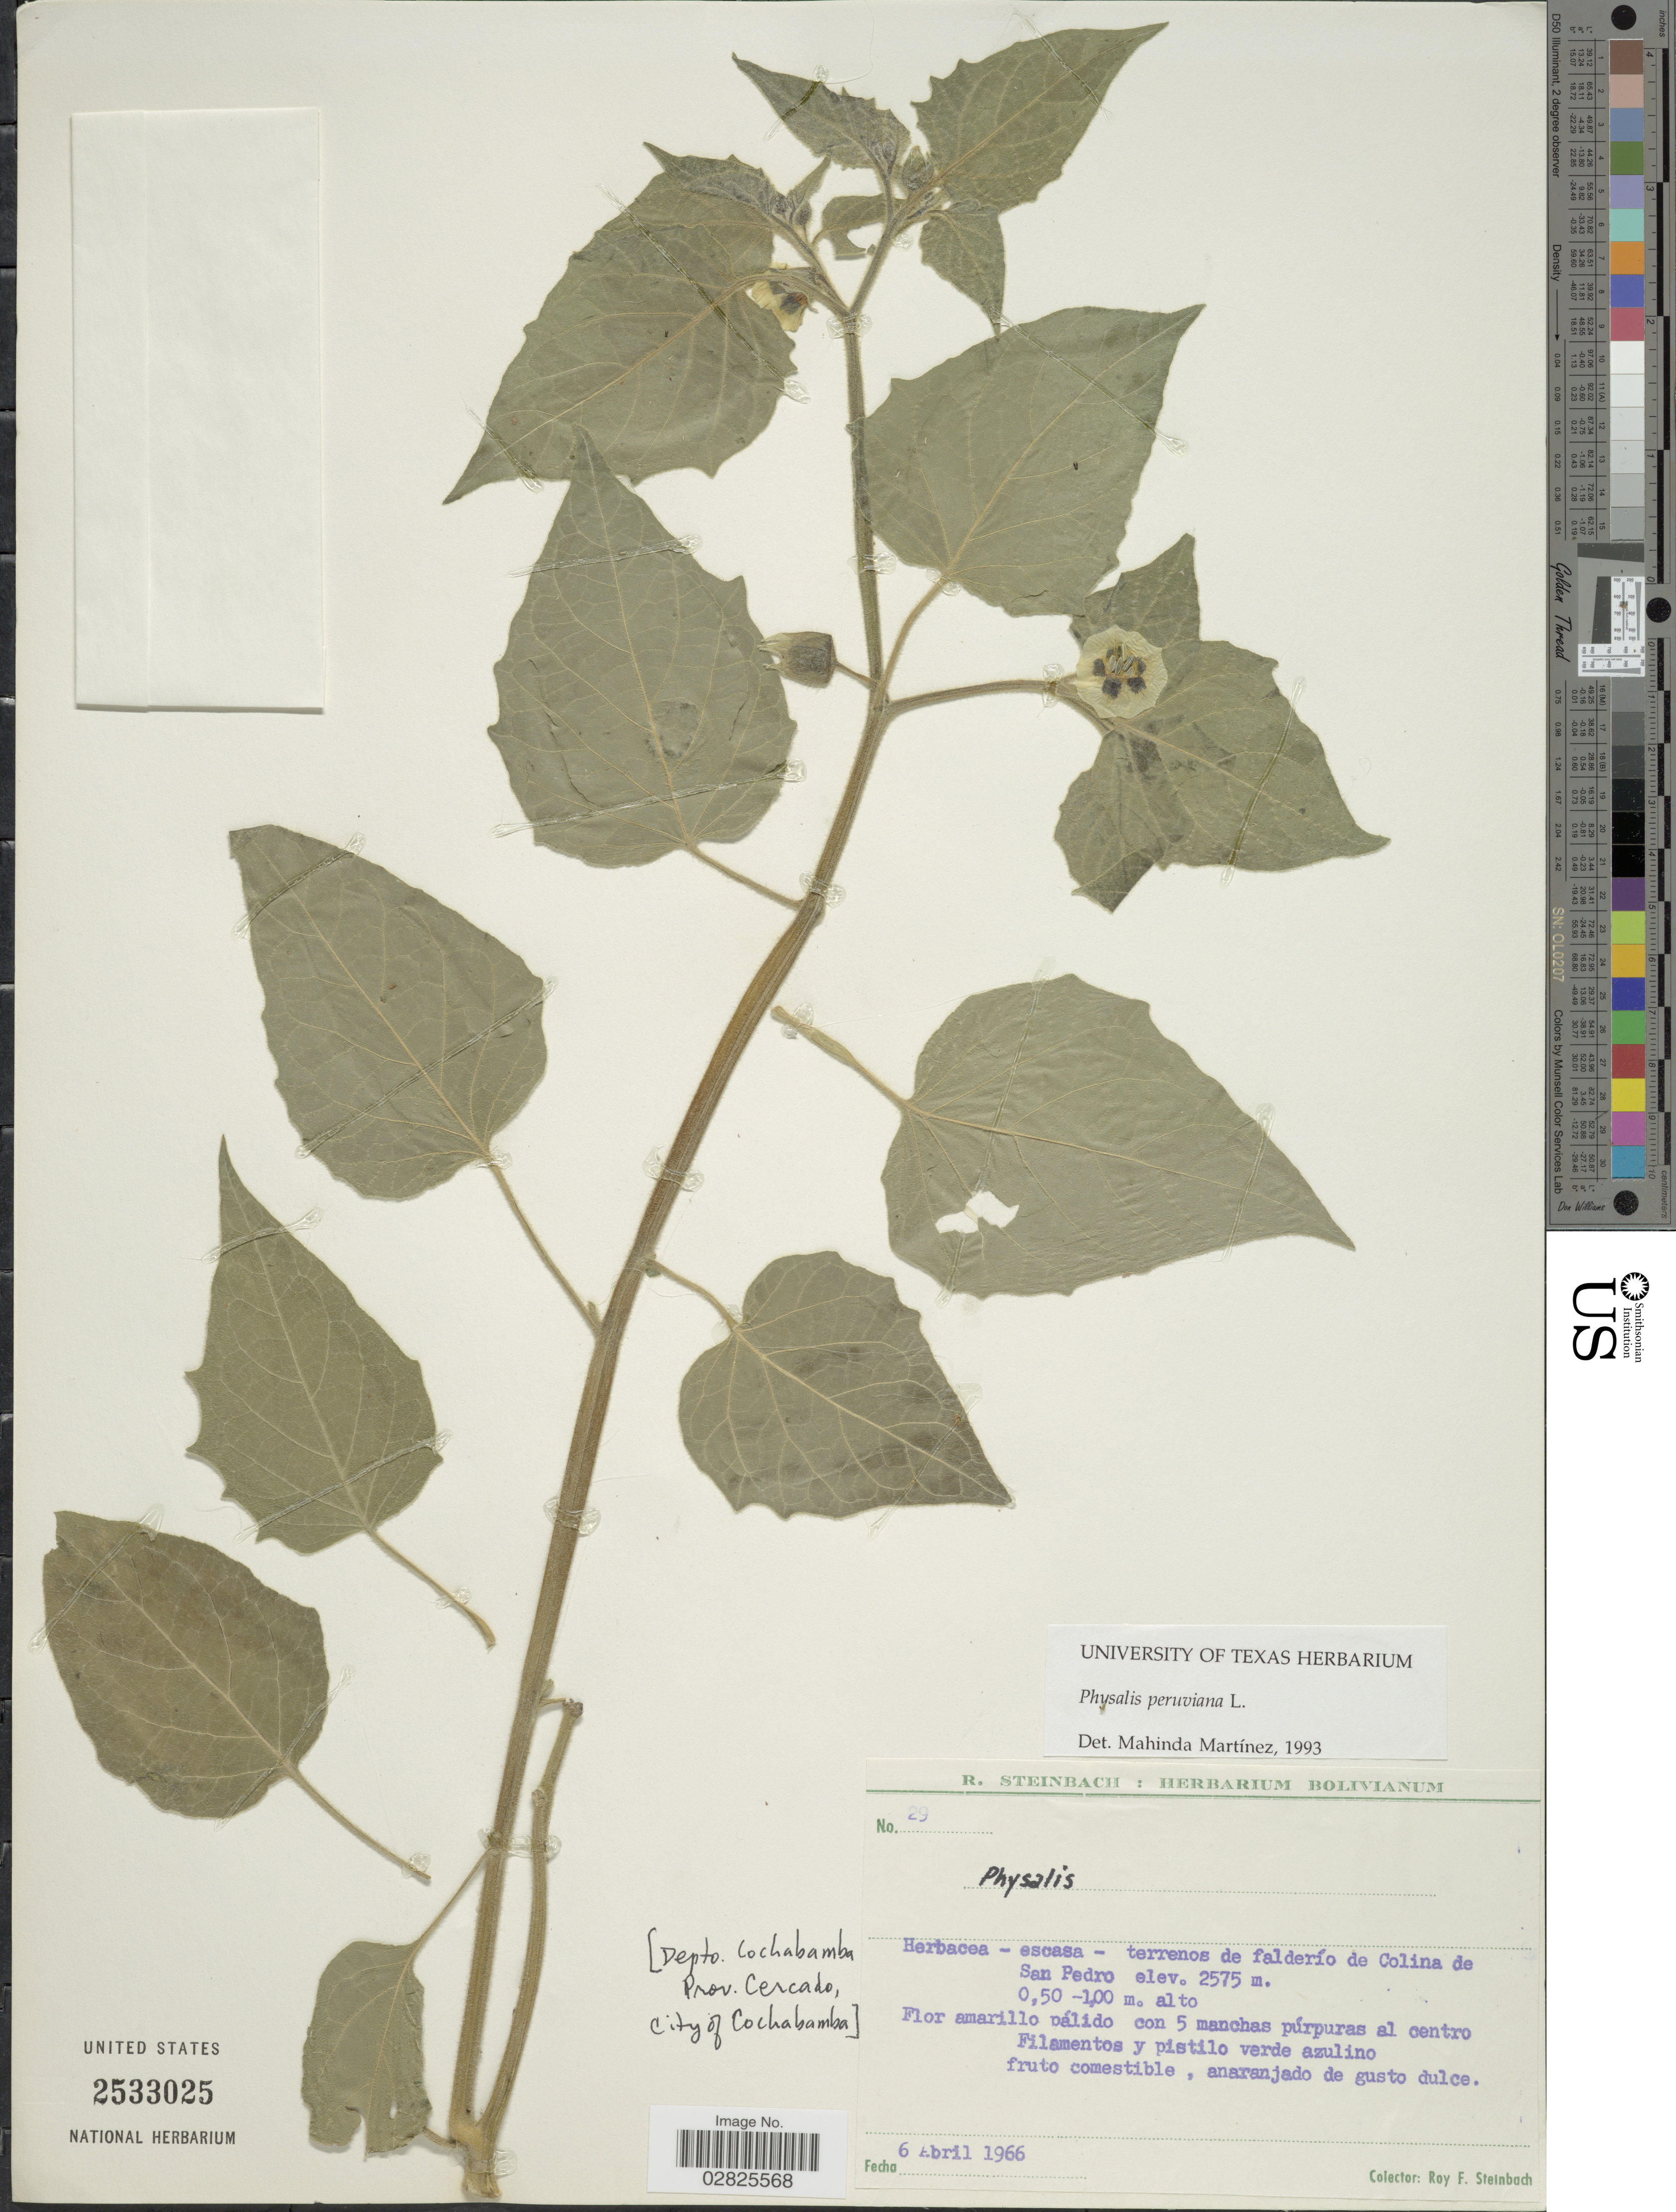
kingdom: Plantae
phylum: Tracheophyta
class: Magnoliopsida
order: Solanales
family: Solanaceae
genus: Physalis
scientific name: Physalis peruviana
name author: L.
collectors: R. F. Steinbach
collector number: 29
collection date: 1966-04-06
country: Bolivia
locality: Terrenos de falderío de Colina de San Pedro.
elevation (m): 2575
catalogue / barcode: US 2533025